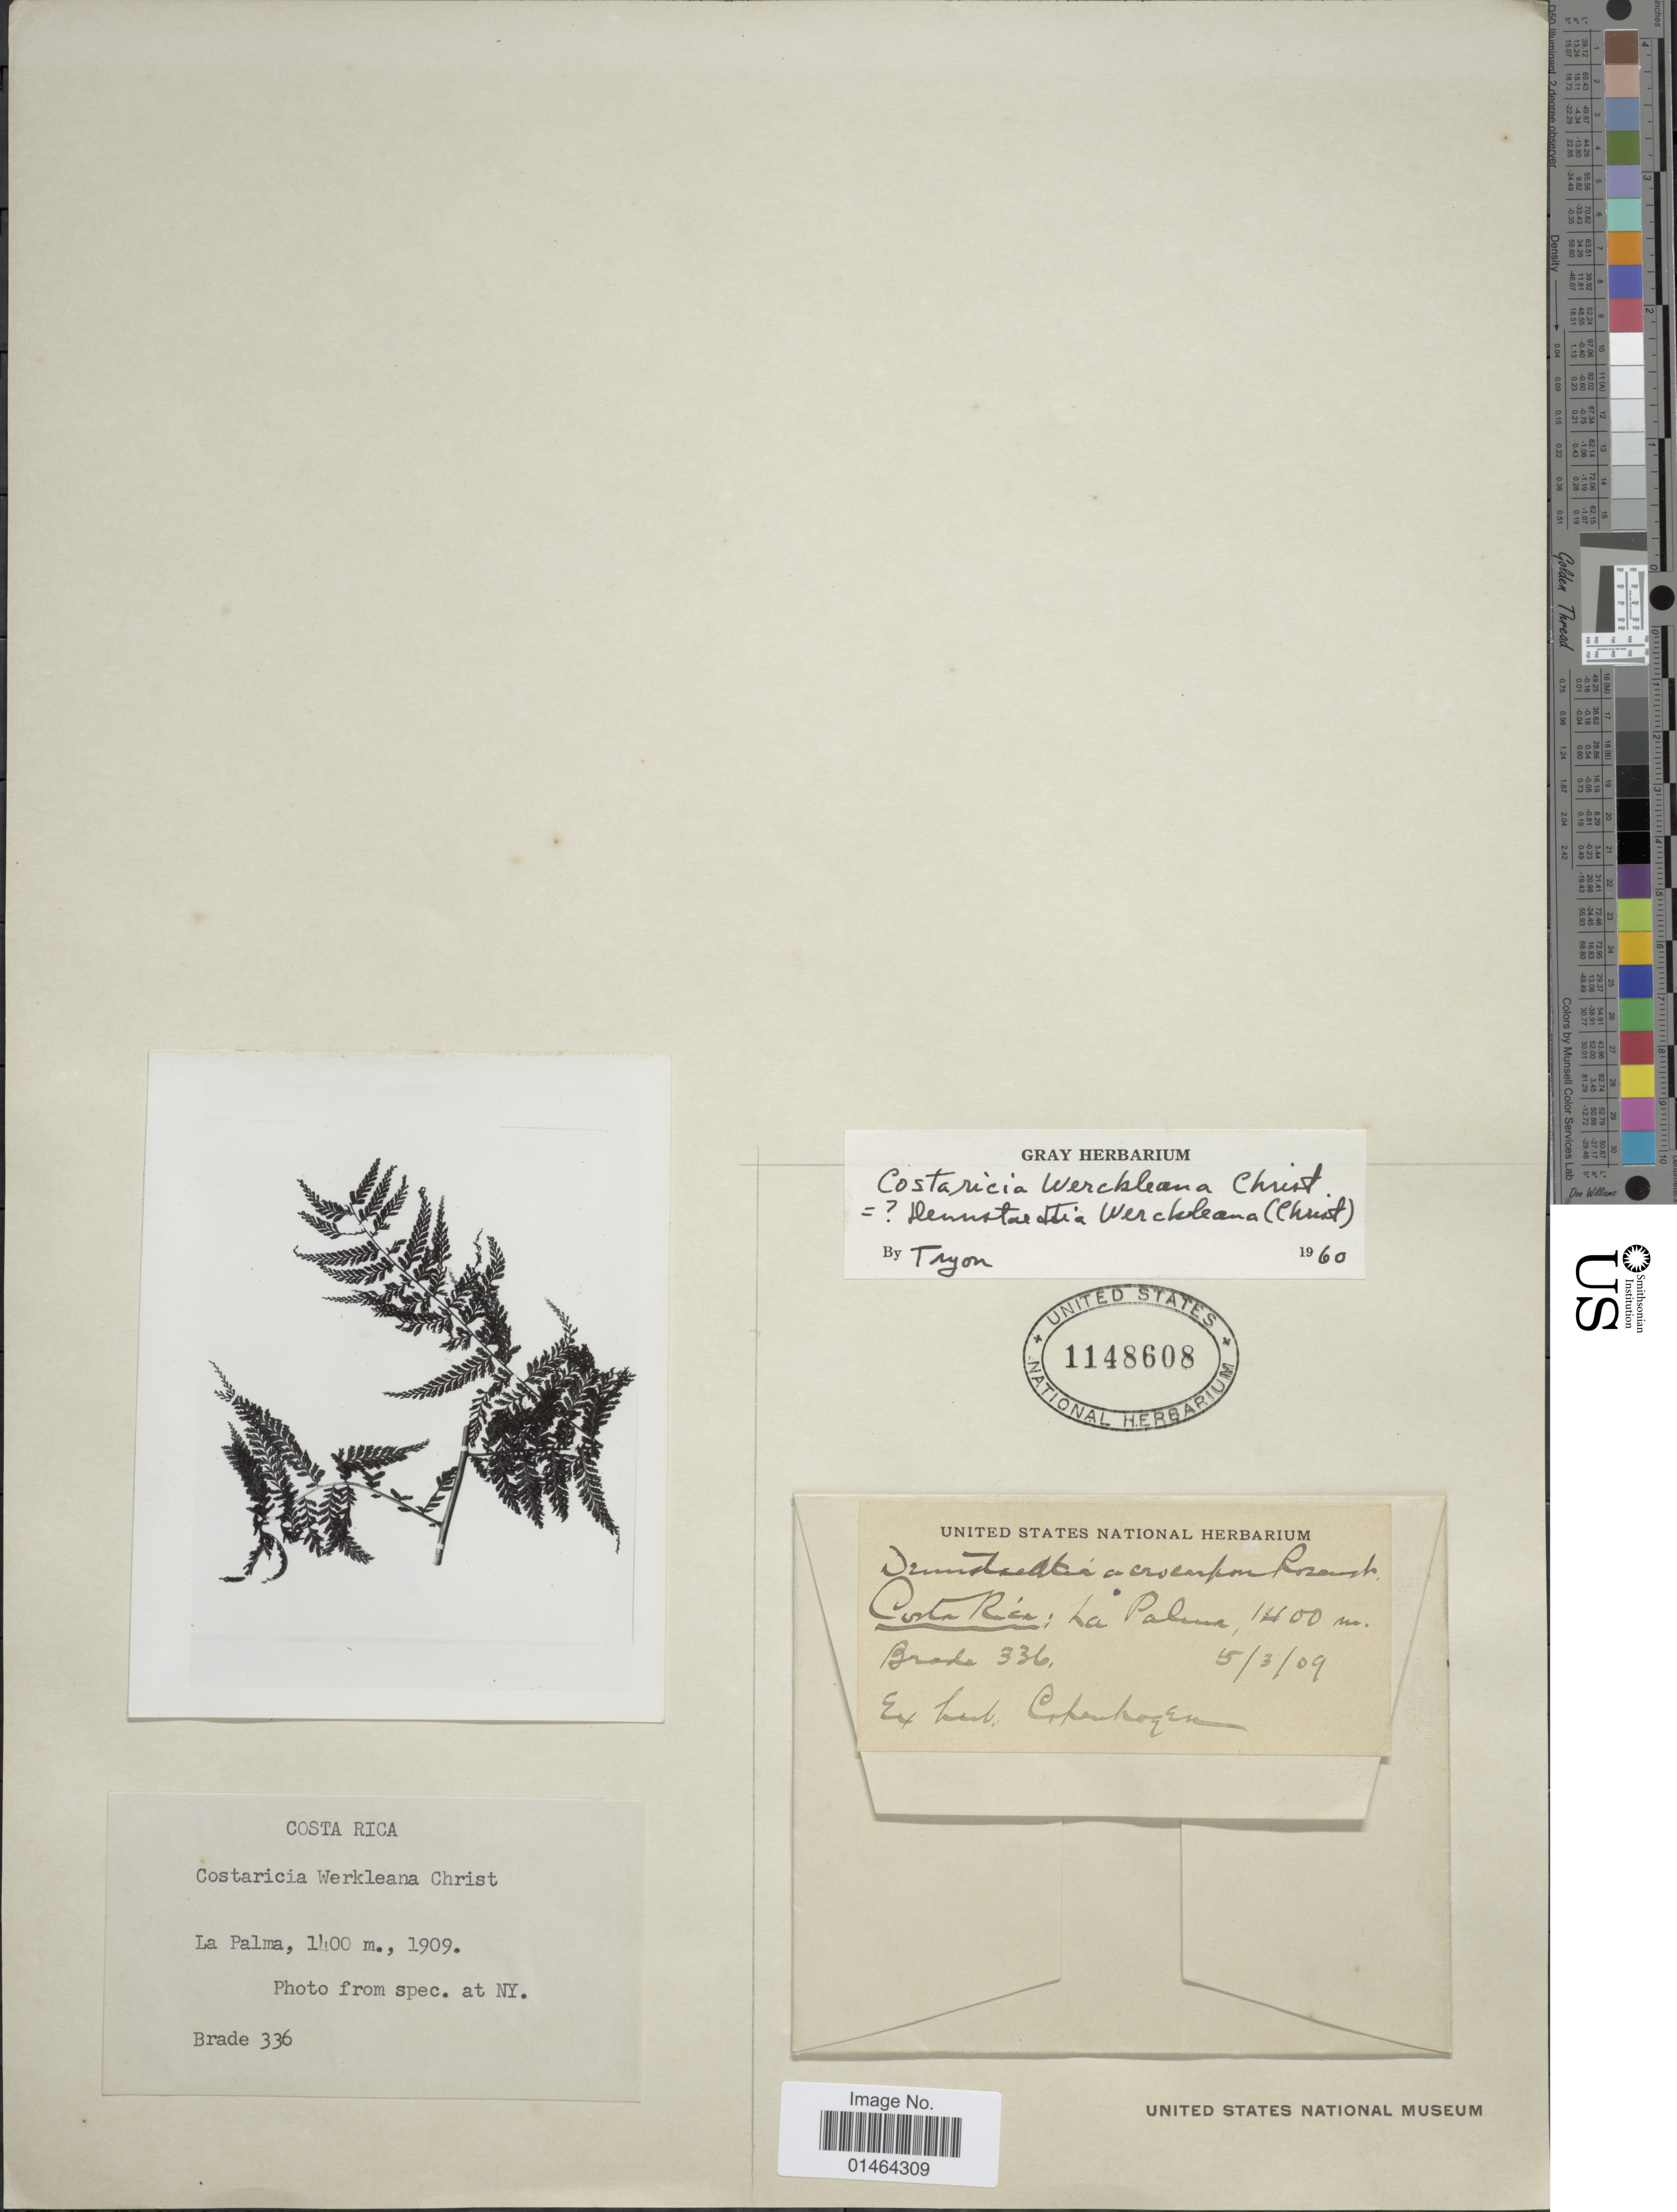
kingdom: Plantae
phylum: Tracheophyta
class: Polypodiopsida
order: Polypodiales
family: Dennstaedtiaceae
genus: Dennstaedtia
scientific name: Dennstaedtia werckleana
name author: (Christ) Navarr. & B. Øllg.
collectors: -- Brade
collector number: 336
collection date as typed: Transcribed d/m/y: 15/3/9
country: Costa Rica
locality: La Palma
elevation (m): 1400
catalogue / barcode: US 1148608